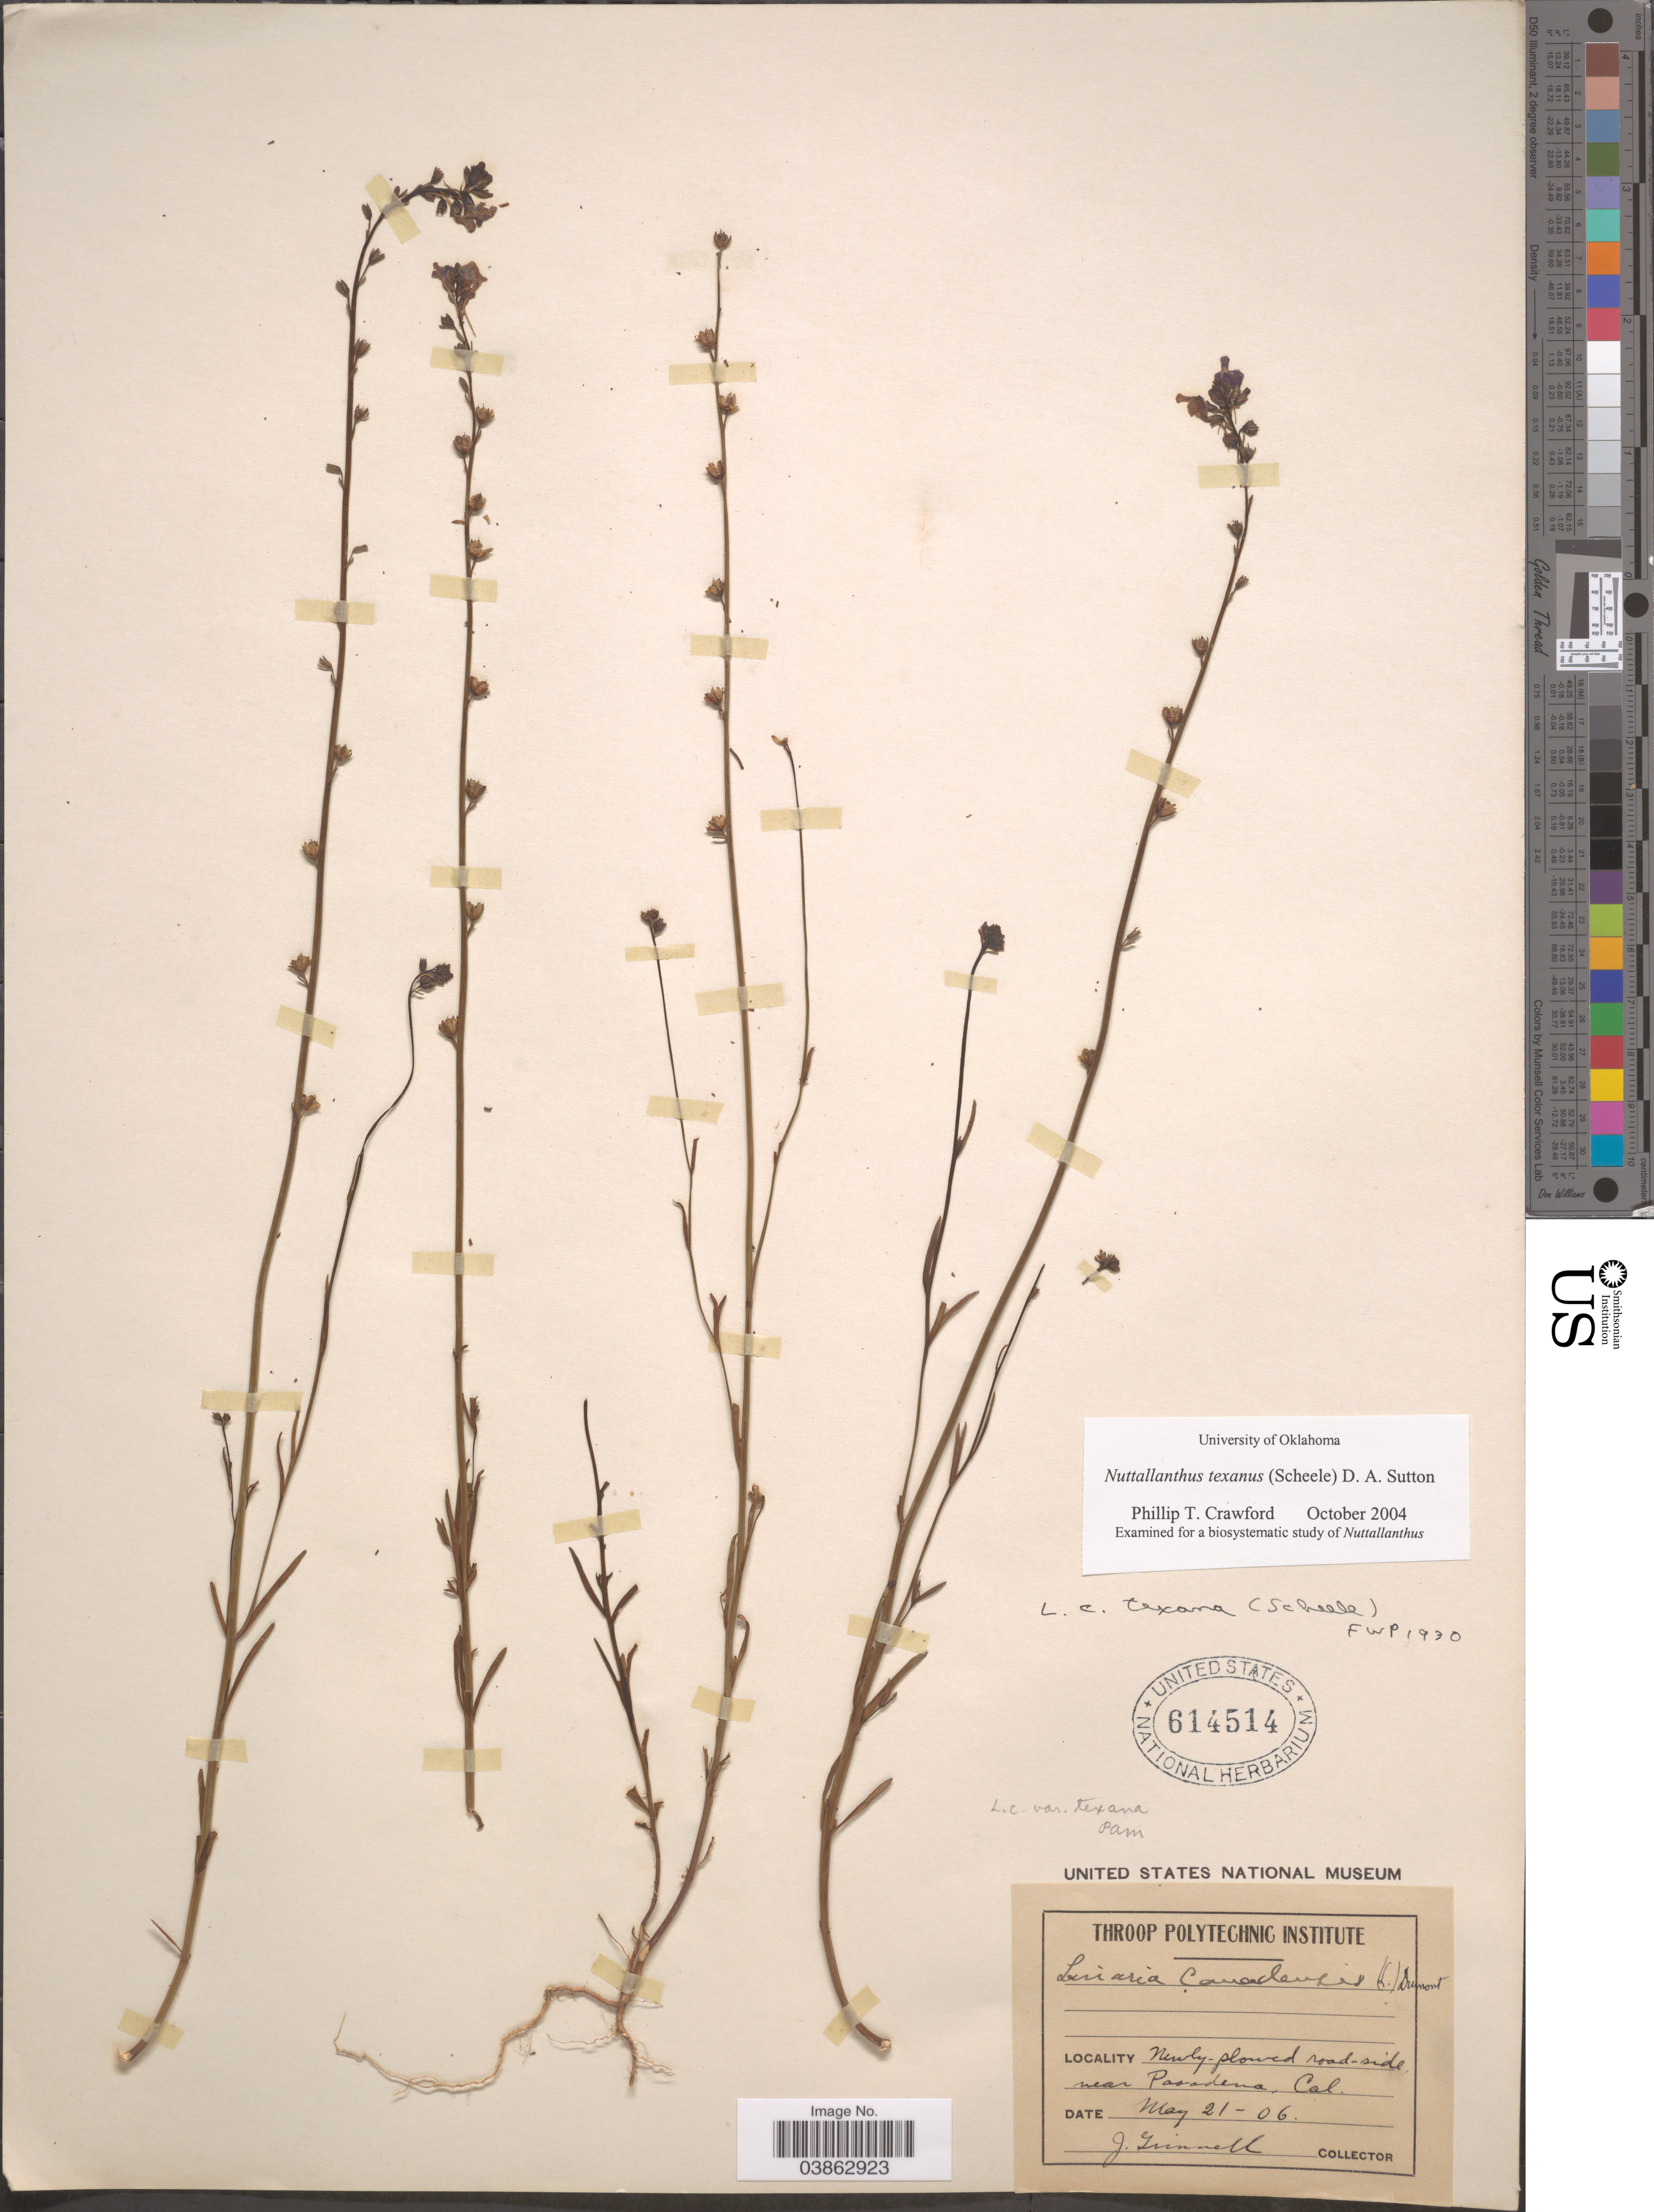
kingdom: Plantae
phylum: Tracheophyta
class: Magnoliopsida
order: Lamiales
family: Plantaginaceae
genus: Linaria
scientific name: Linaria texana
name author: Scheele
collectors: J. Grinnell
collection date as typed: Transcribed d/m/y: 21/5/6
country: United States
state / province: California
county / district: Los Angeles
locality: Newly-plowed roadside near Pasadena.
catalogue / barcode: US 614514